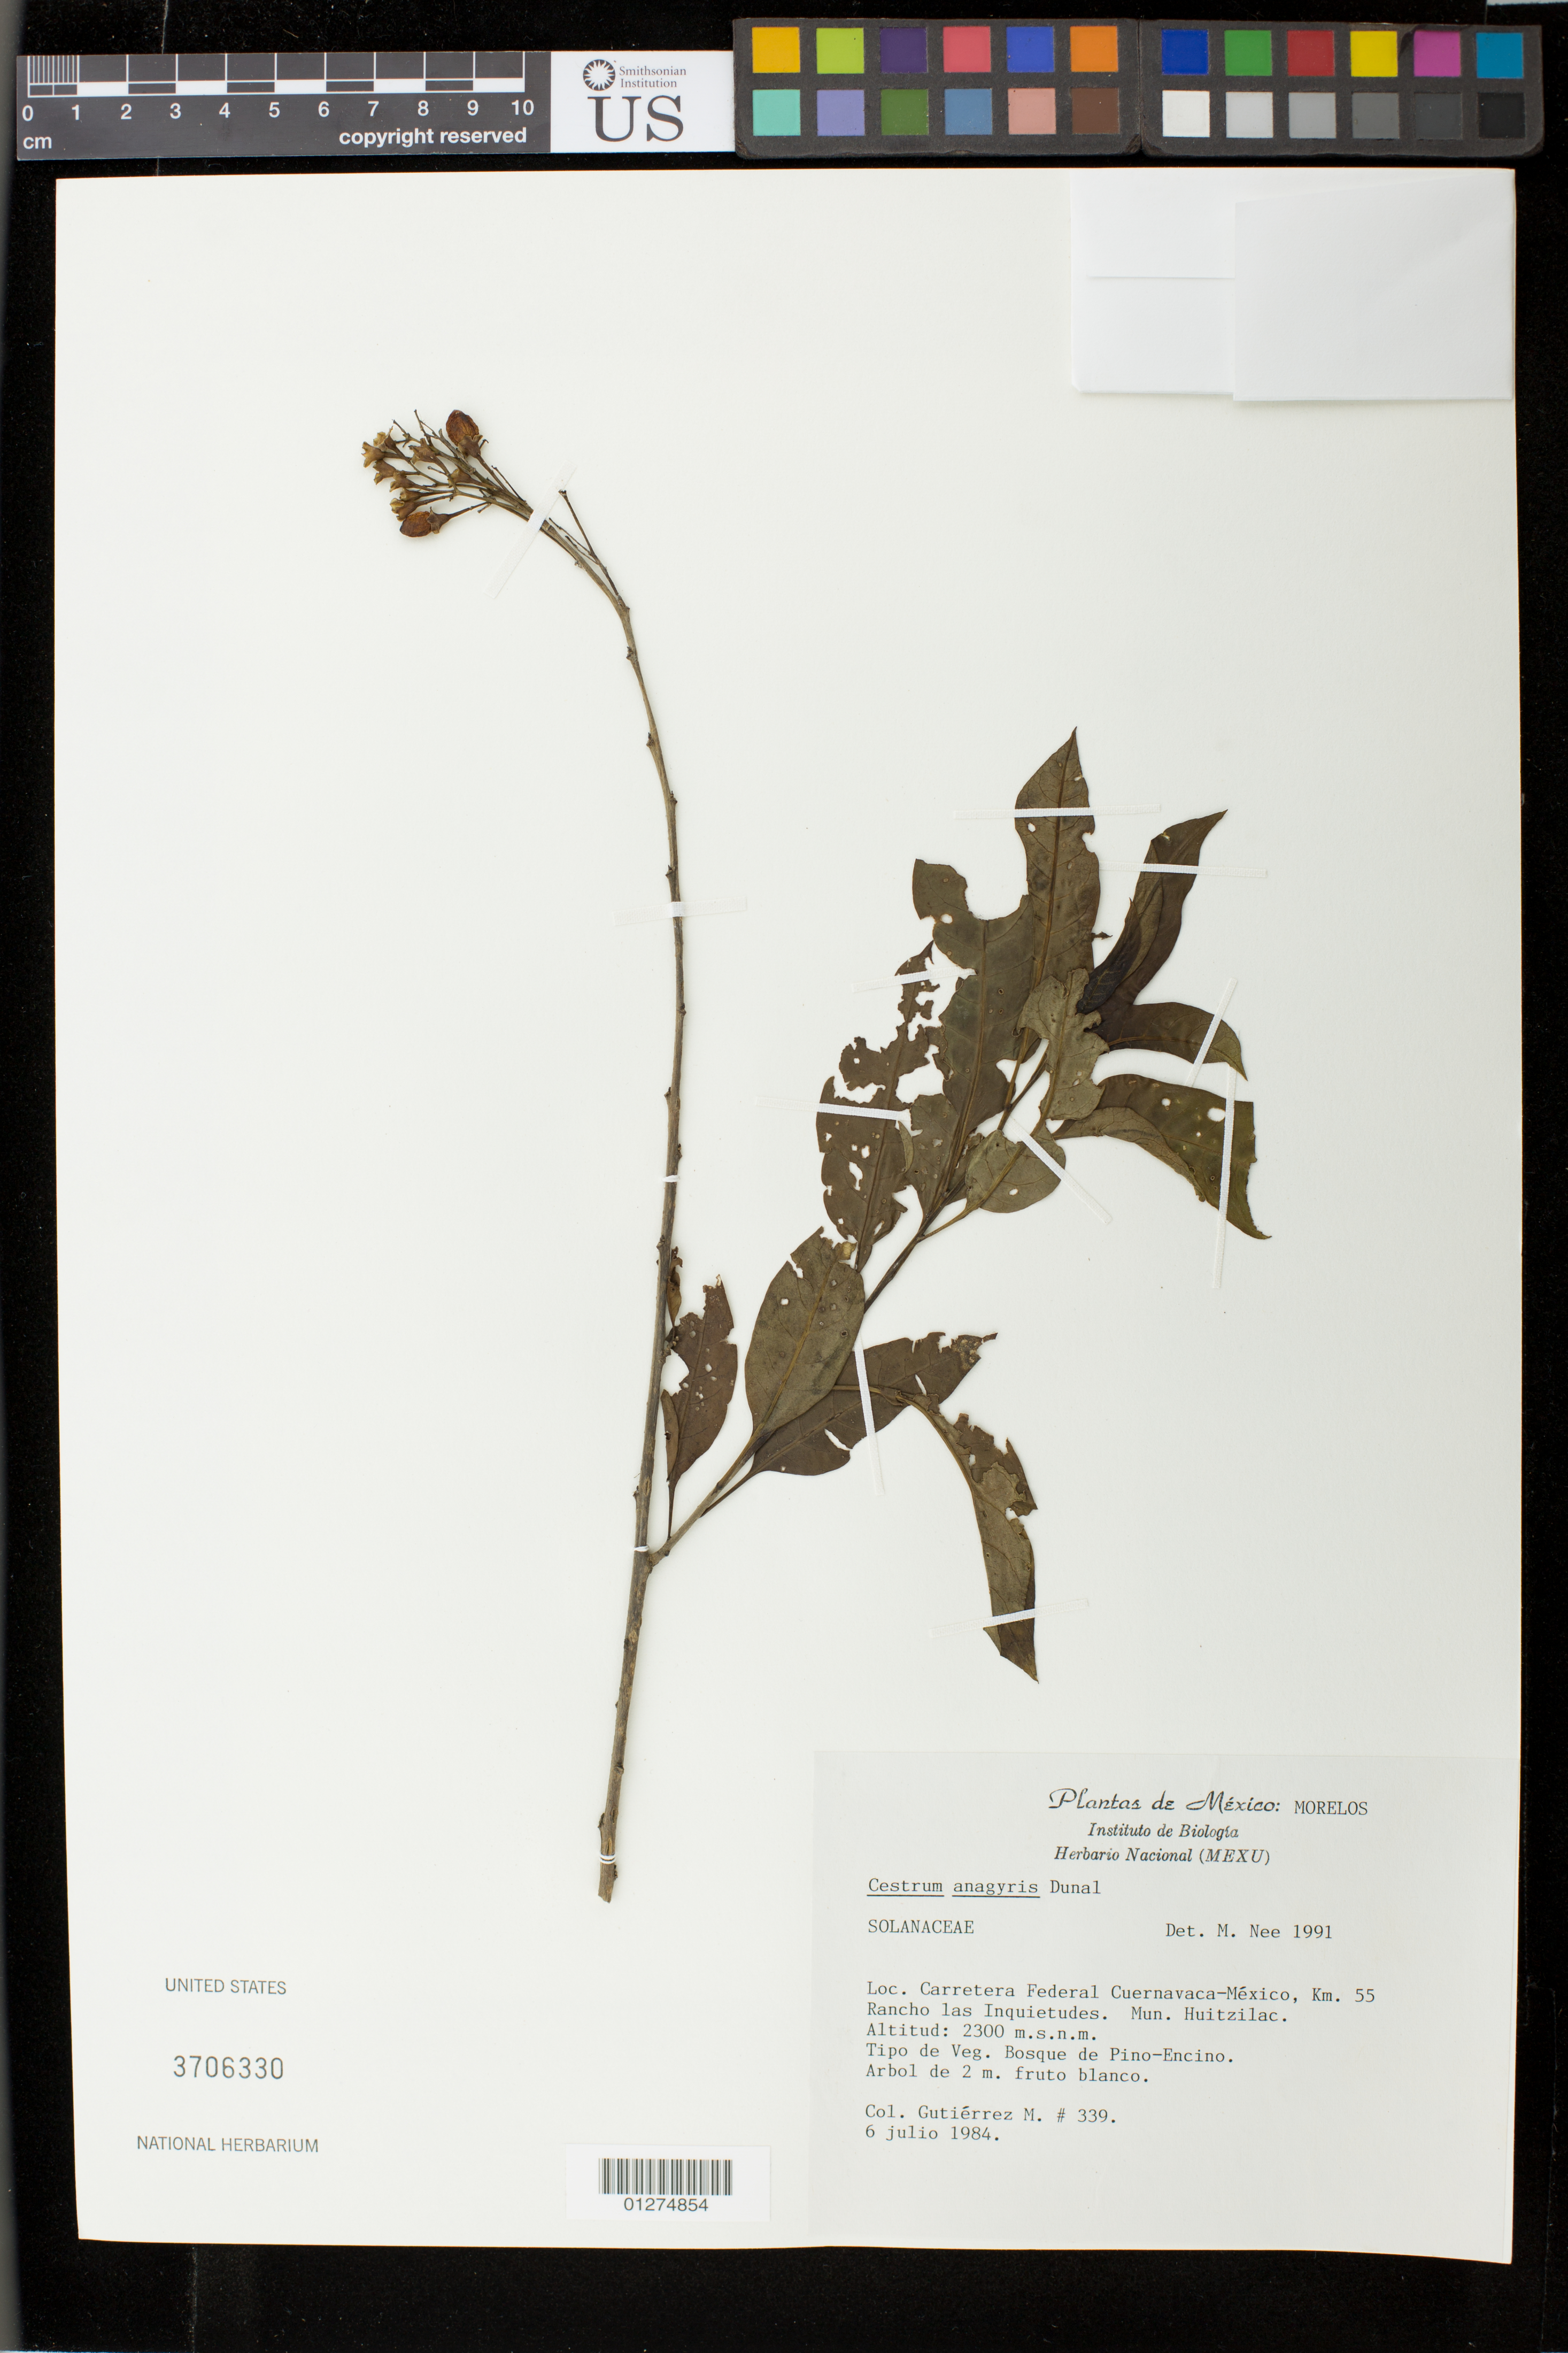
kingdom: Plantae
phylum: Tracheophyta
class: Magnoliopsida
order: Solanales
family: Solanaceae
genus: Cestrum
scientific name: Cestrum anagyris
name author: Dunal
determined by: Nee, M.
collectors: M. Gutierrez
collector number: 339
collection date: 1984-07-06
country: Mexico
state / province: Morelos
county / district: Huitzilac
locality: Carretera Federal Cuernavaca-Mexico, Km. 55, Rancho las Inquietudes.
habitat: bosque de Pino-Encino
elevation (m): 2300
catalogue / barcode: US 3706330